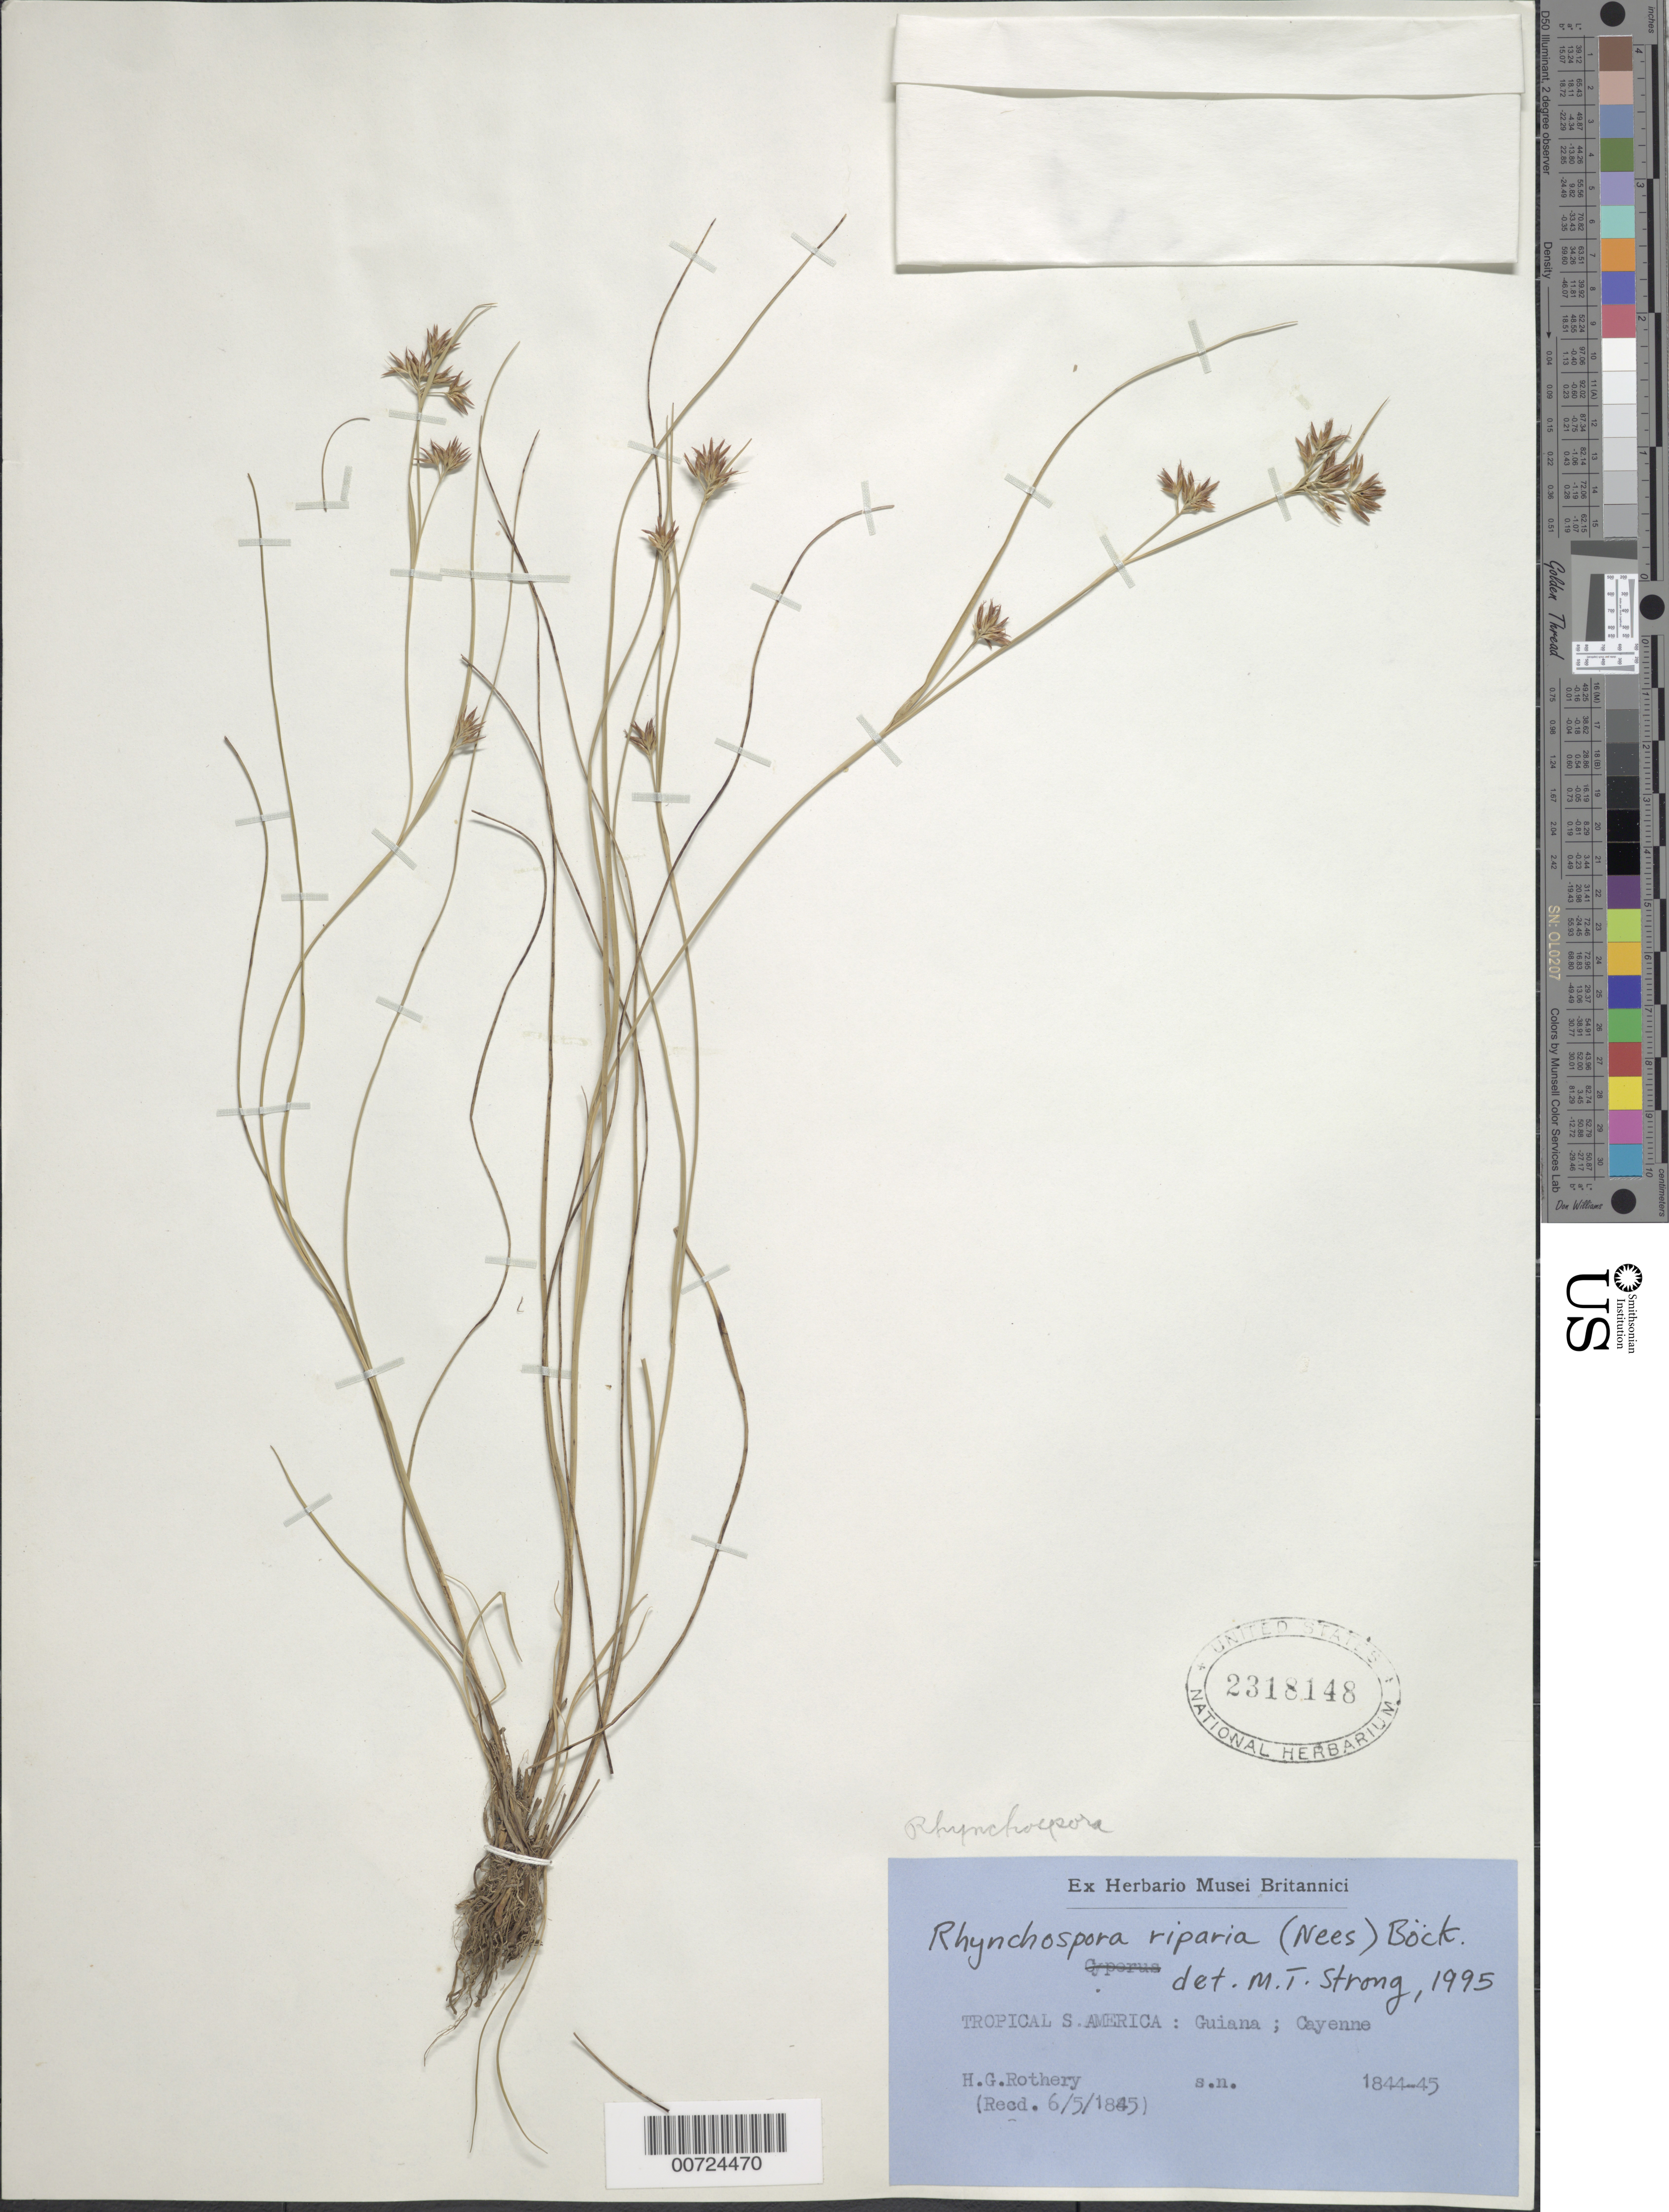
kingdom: Plantae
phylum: Tracheophyta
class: Liliopsida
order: Poales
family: Cyperaceae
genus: Rhynchospora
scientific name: Rhynchospora riparia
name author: (Nees) Boeckeler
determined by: Strong, M. T., (US), Smithsonian Institution - National Museum of Natural History (UNITED STATES)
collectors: H. Rothery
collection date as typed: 1844 to 1845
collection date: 1844/1845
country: French Guiana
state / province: Cayenne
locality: Cayenne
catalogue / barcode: US 2318148